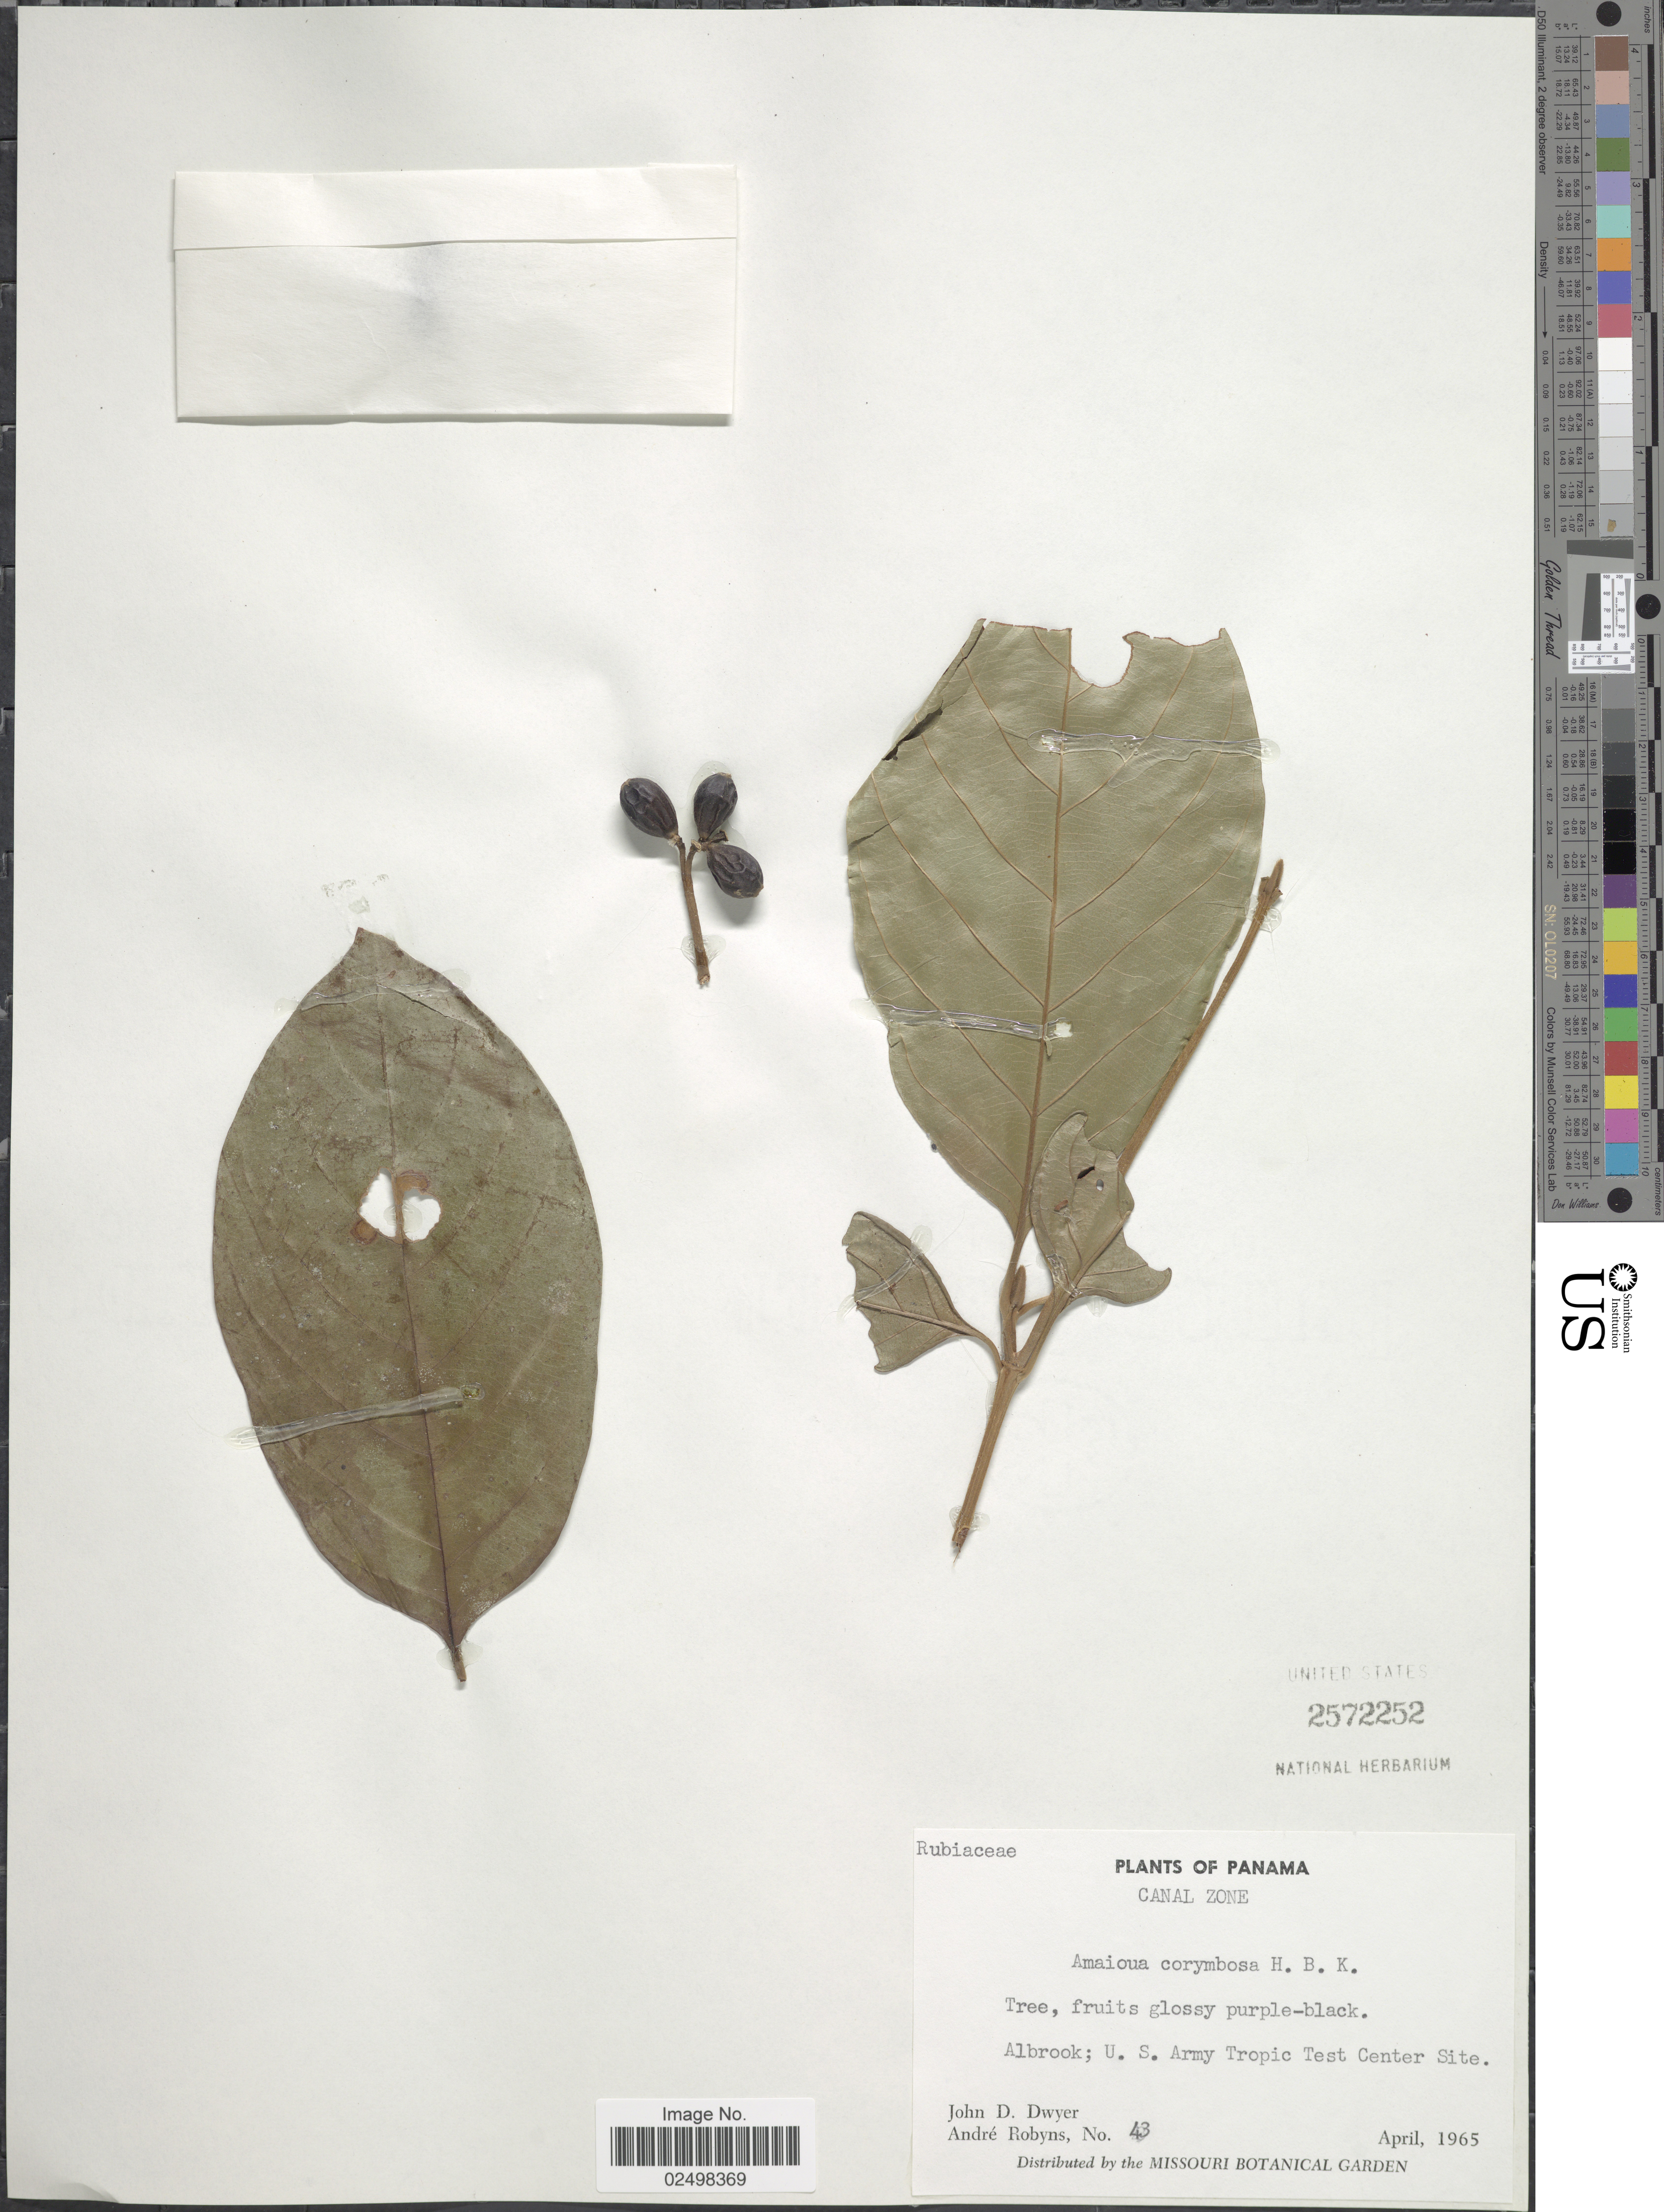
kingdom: Plantae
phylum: Tracheophyta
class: Magnoliopsida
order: Gentianales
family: Rubiaceae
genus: Amaioua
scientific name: Amaioua corymbosa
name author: Kunth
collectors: J. D. Dwyer & A. G. Robyns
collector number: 43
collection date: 1965-04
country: Panama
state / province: Colón / Panamá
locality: Canal Zone. Albrook; U. S. Army ropic Test Center Site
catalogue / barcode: US 2572252